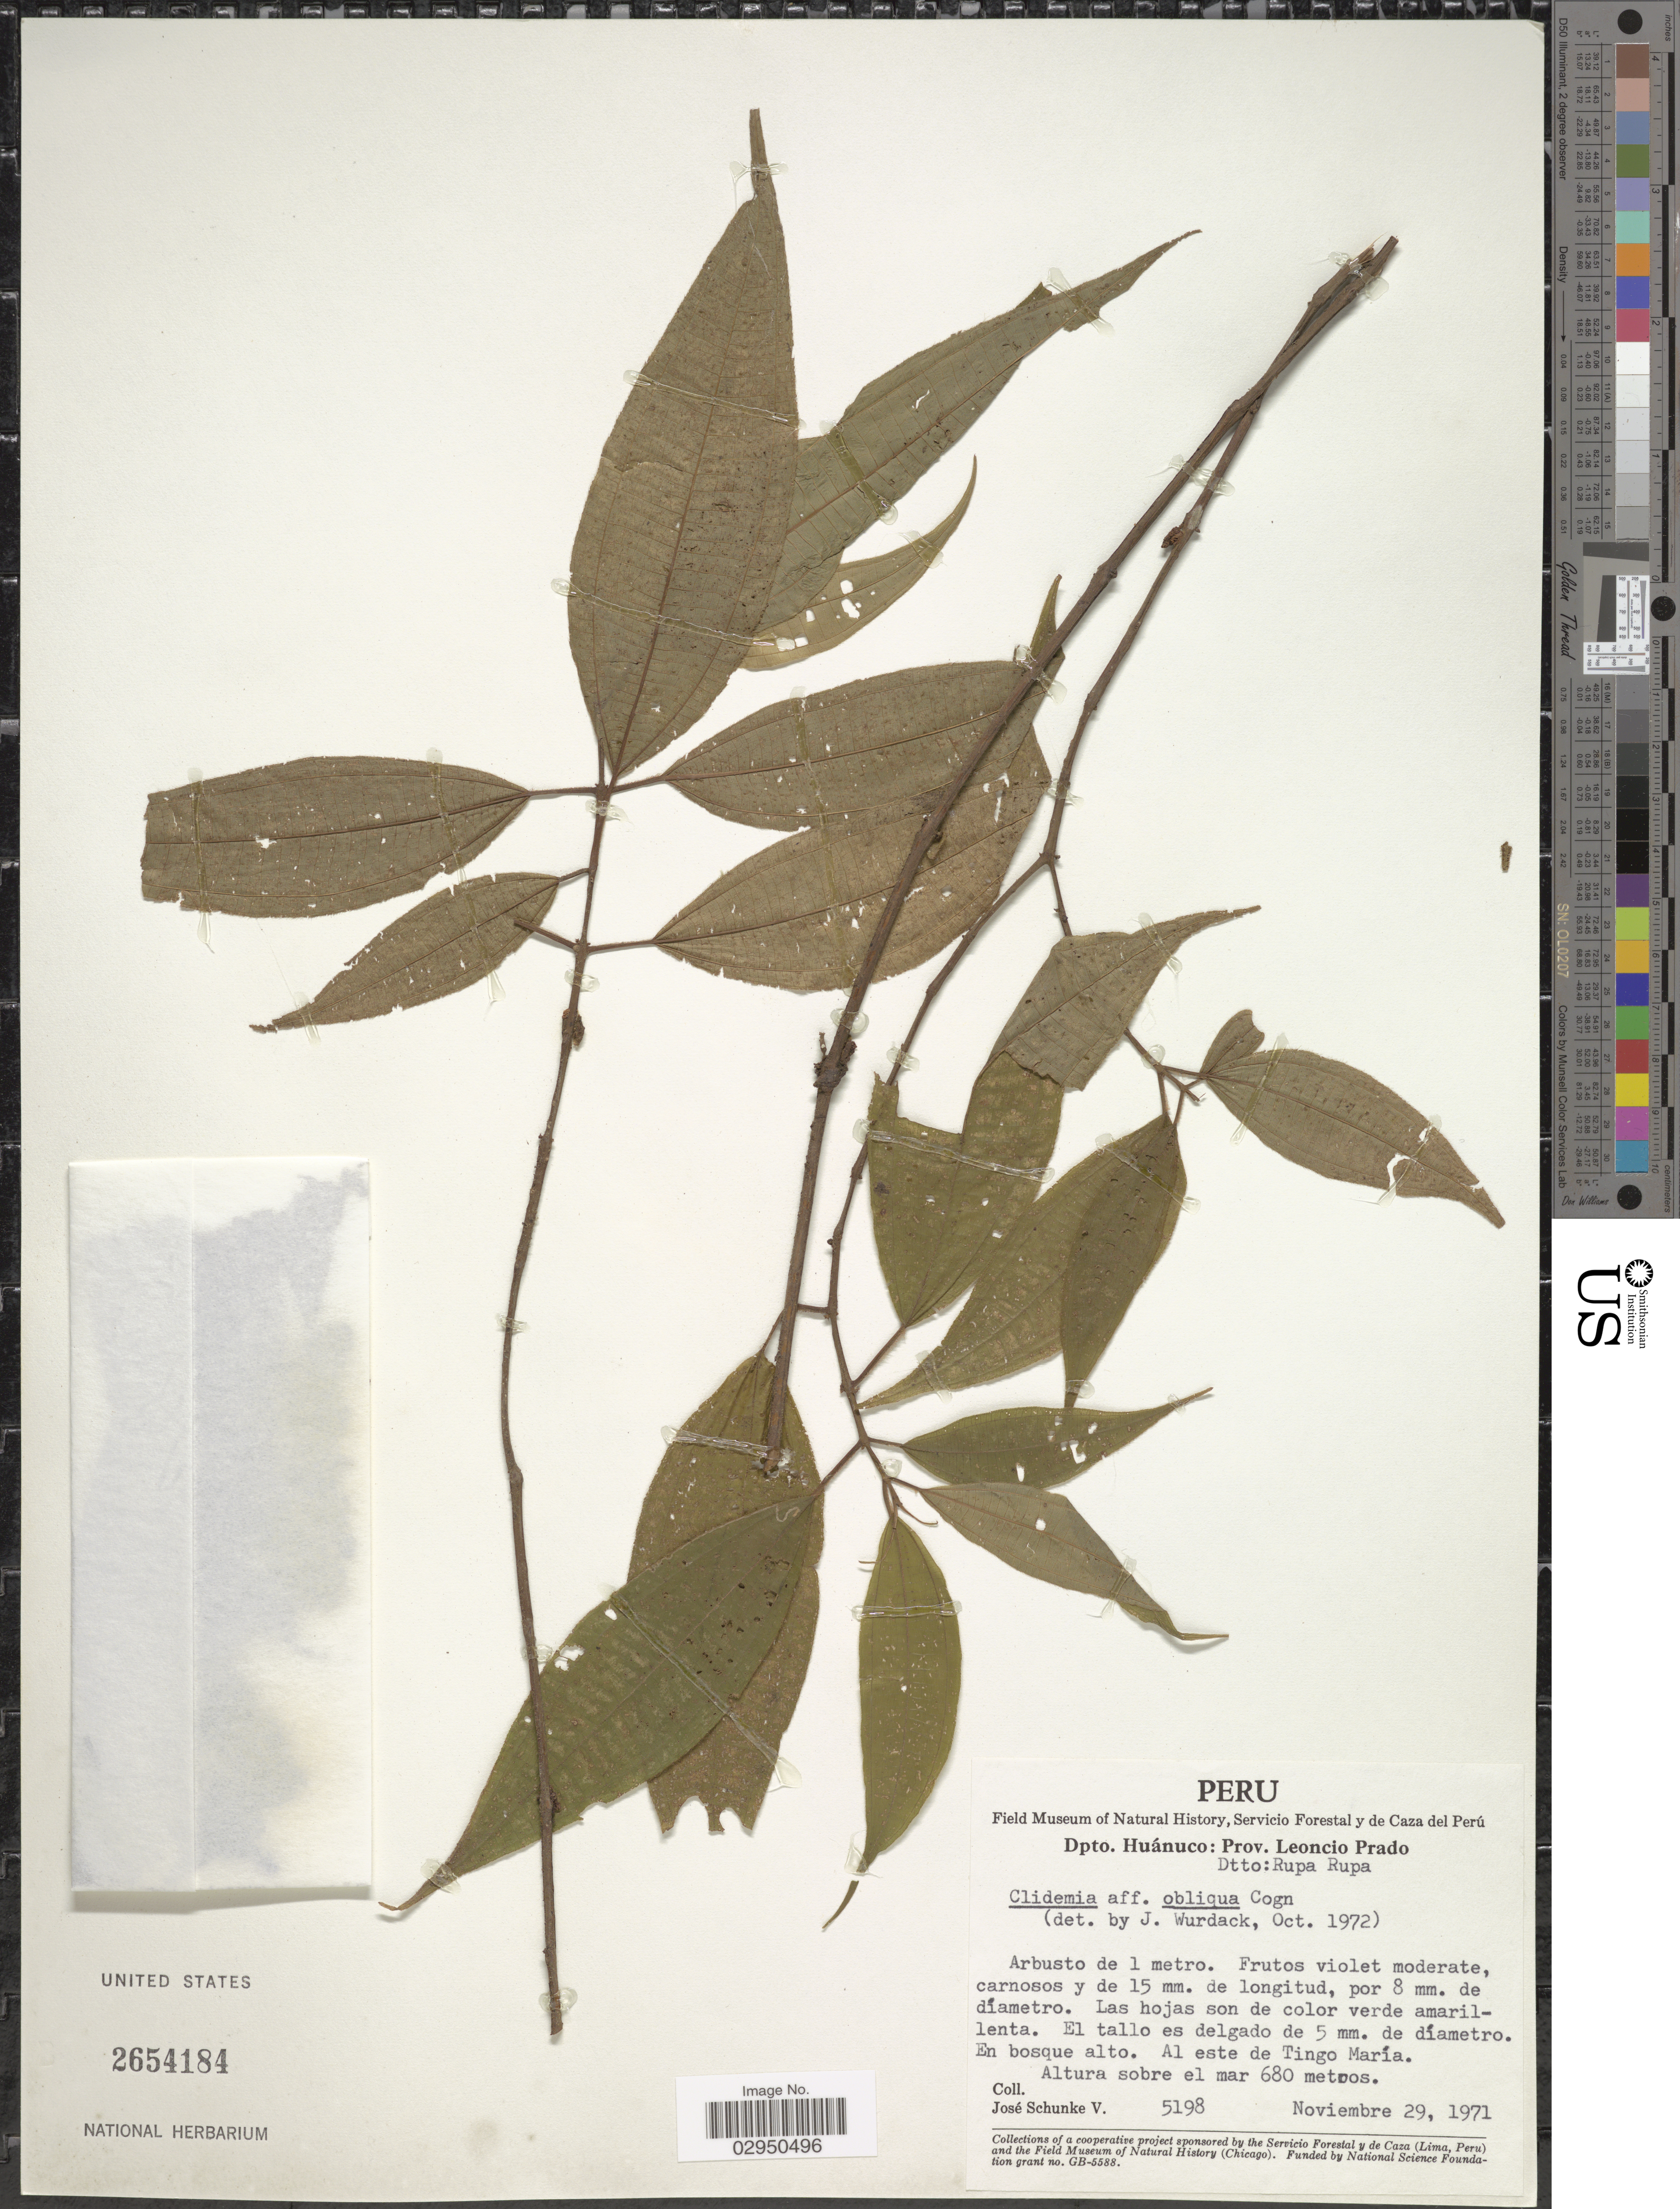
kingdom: Plantae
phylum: Tracheophyta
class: Magnoliopsida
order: Myrtales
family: Melastomataceae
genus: Clidemia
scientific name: Clidemia obliqua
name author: Cogn.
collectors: J. Schunke Vigo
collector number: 5198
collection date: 1971-11-29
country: Peru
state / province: Huánuco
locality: Dpto. Huánuco: Prov. Leoncio Prado. Dtto: Rupa Rupa. Al este de Tingo María.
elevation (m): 680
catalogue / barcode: US 2654184